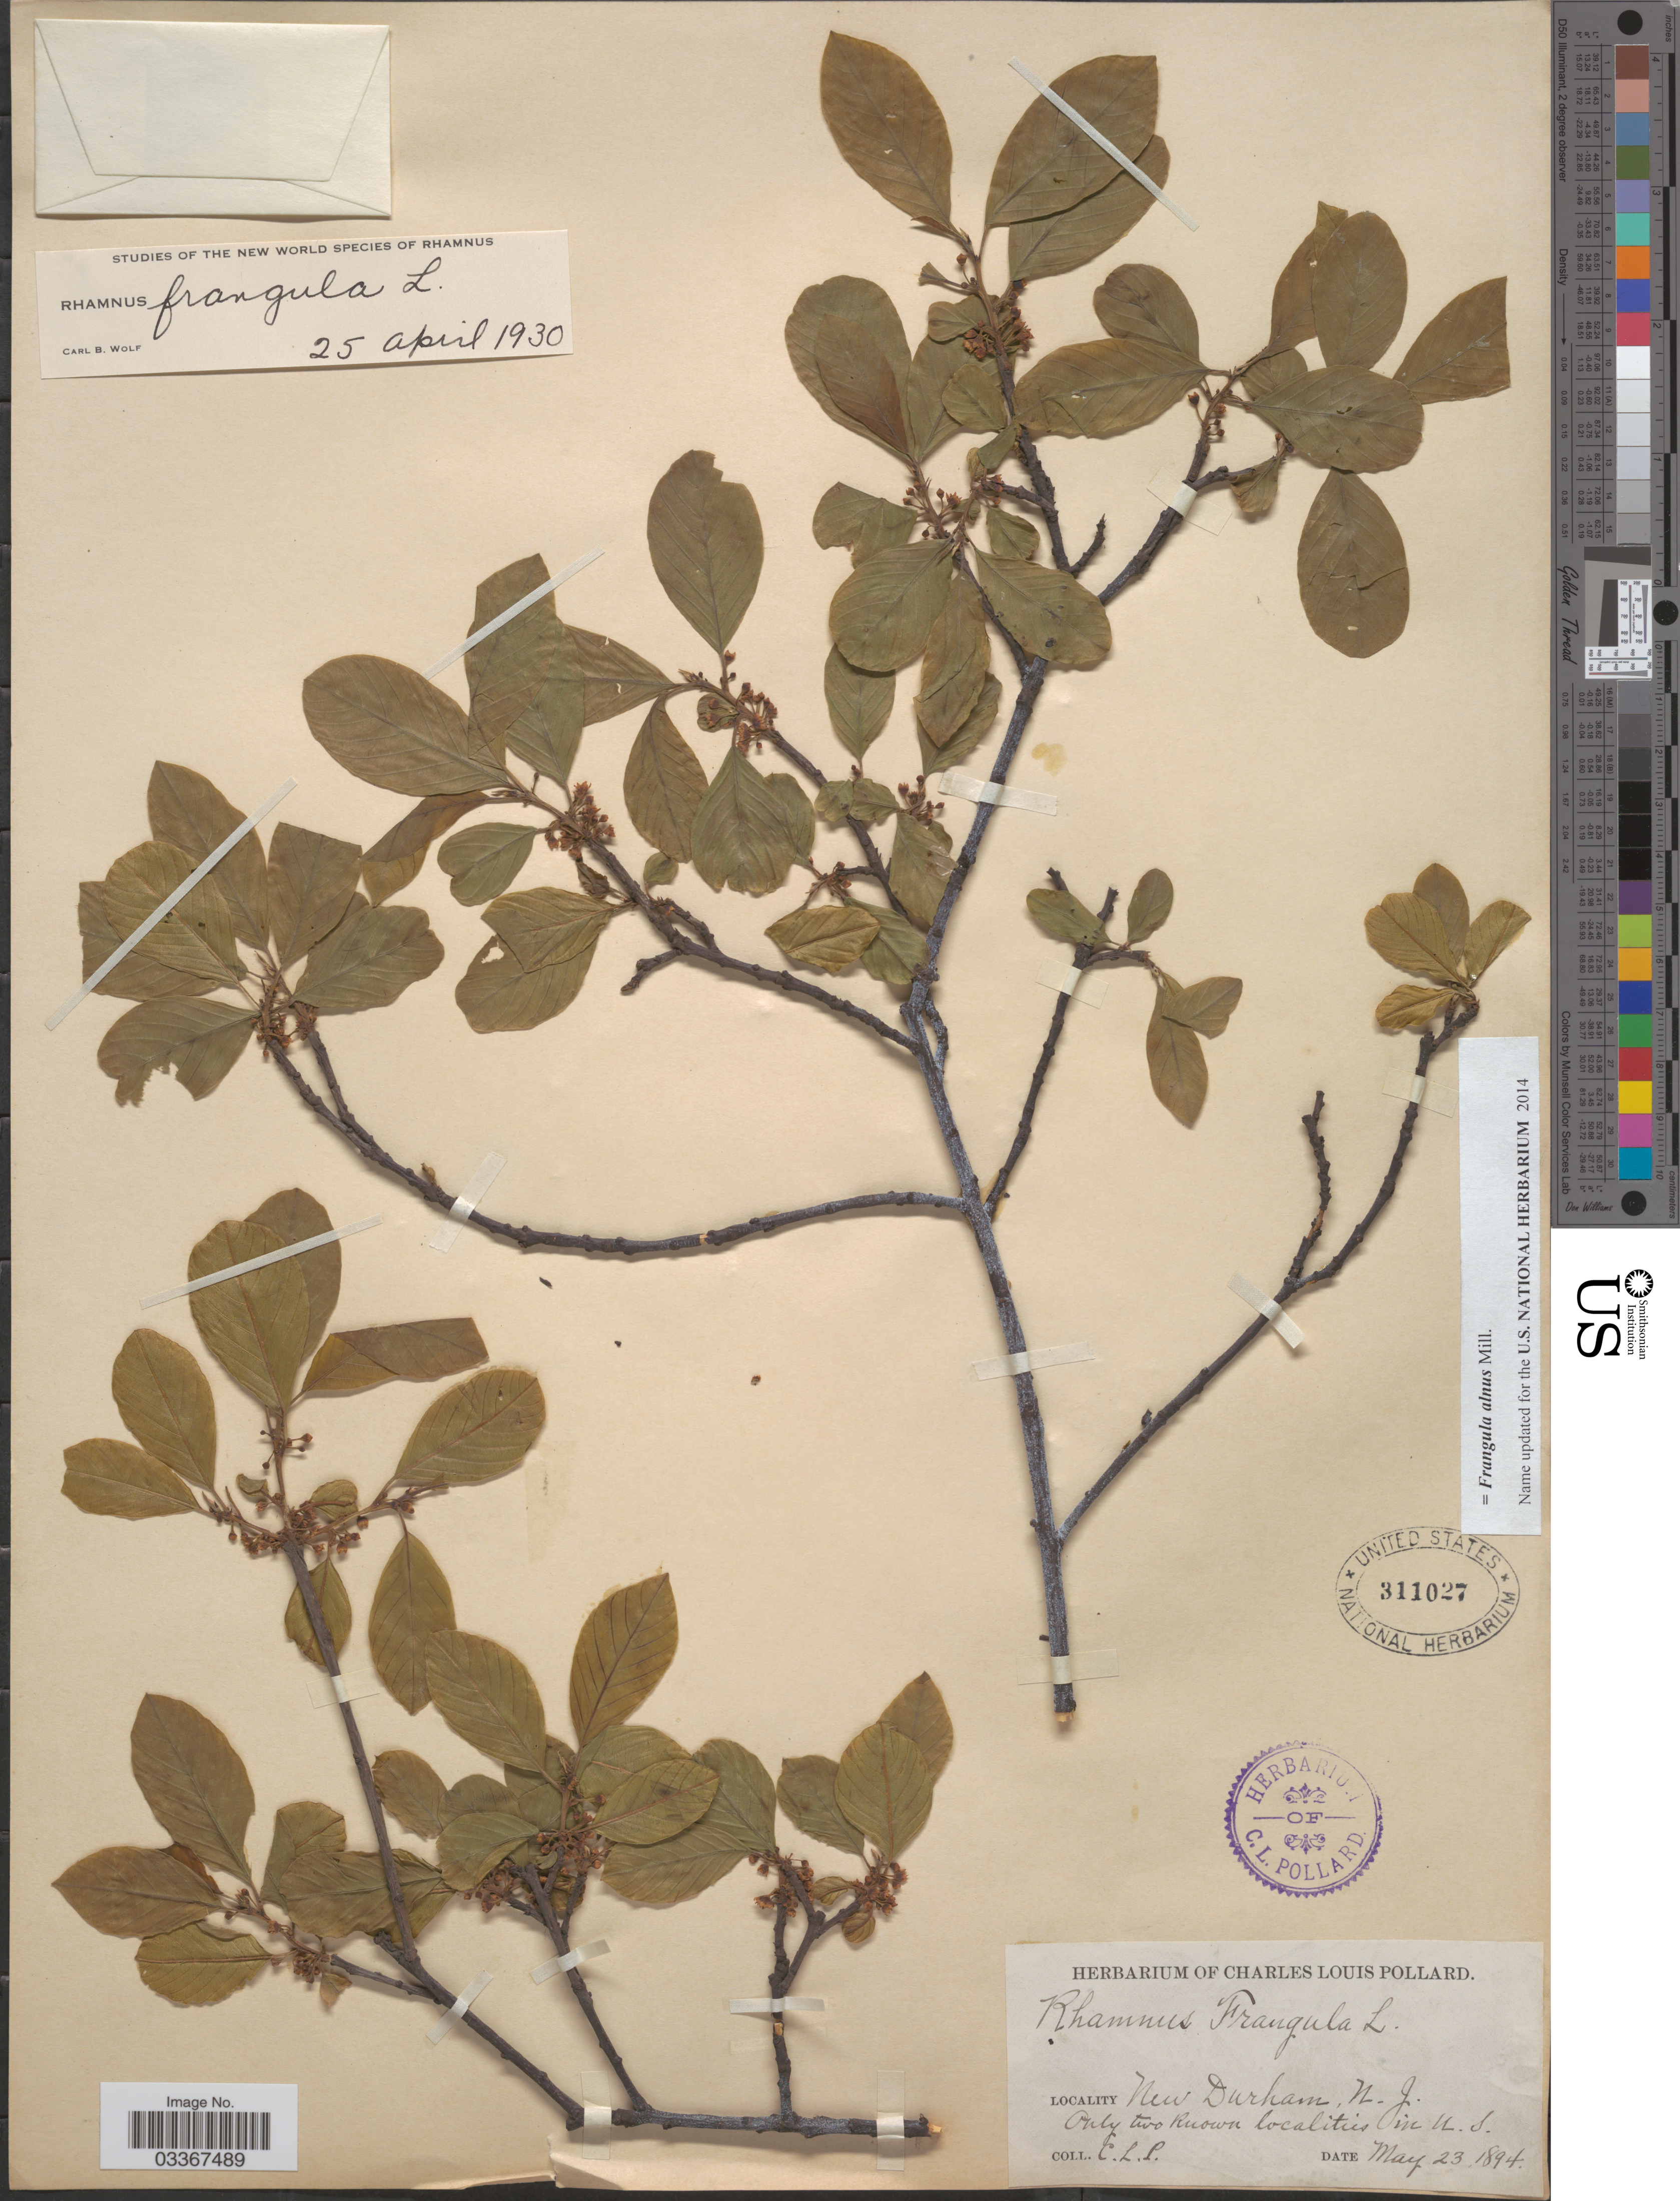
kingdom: Plantae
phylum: Tracheophyta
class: Magnoliopsida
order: Rosales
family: Rhamnaceae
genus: Frangula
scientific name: Frangula alnus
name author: Mill.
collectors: C. L. Pollard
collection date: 1894-05-23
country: United States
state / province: New Jersey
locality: New Durham. Only two known localities in U. S. [unsure placement]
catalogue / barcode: US 311027